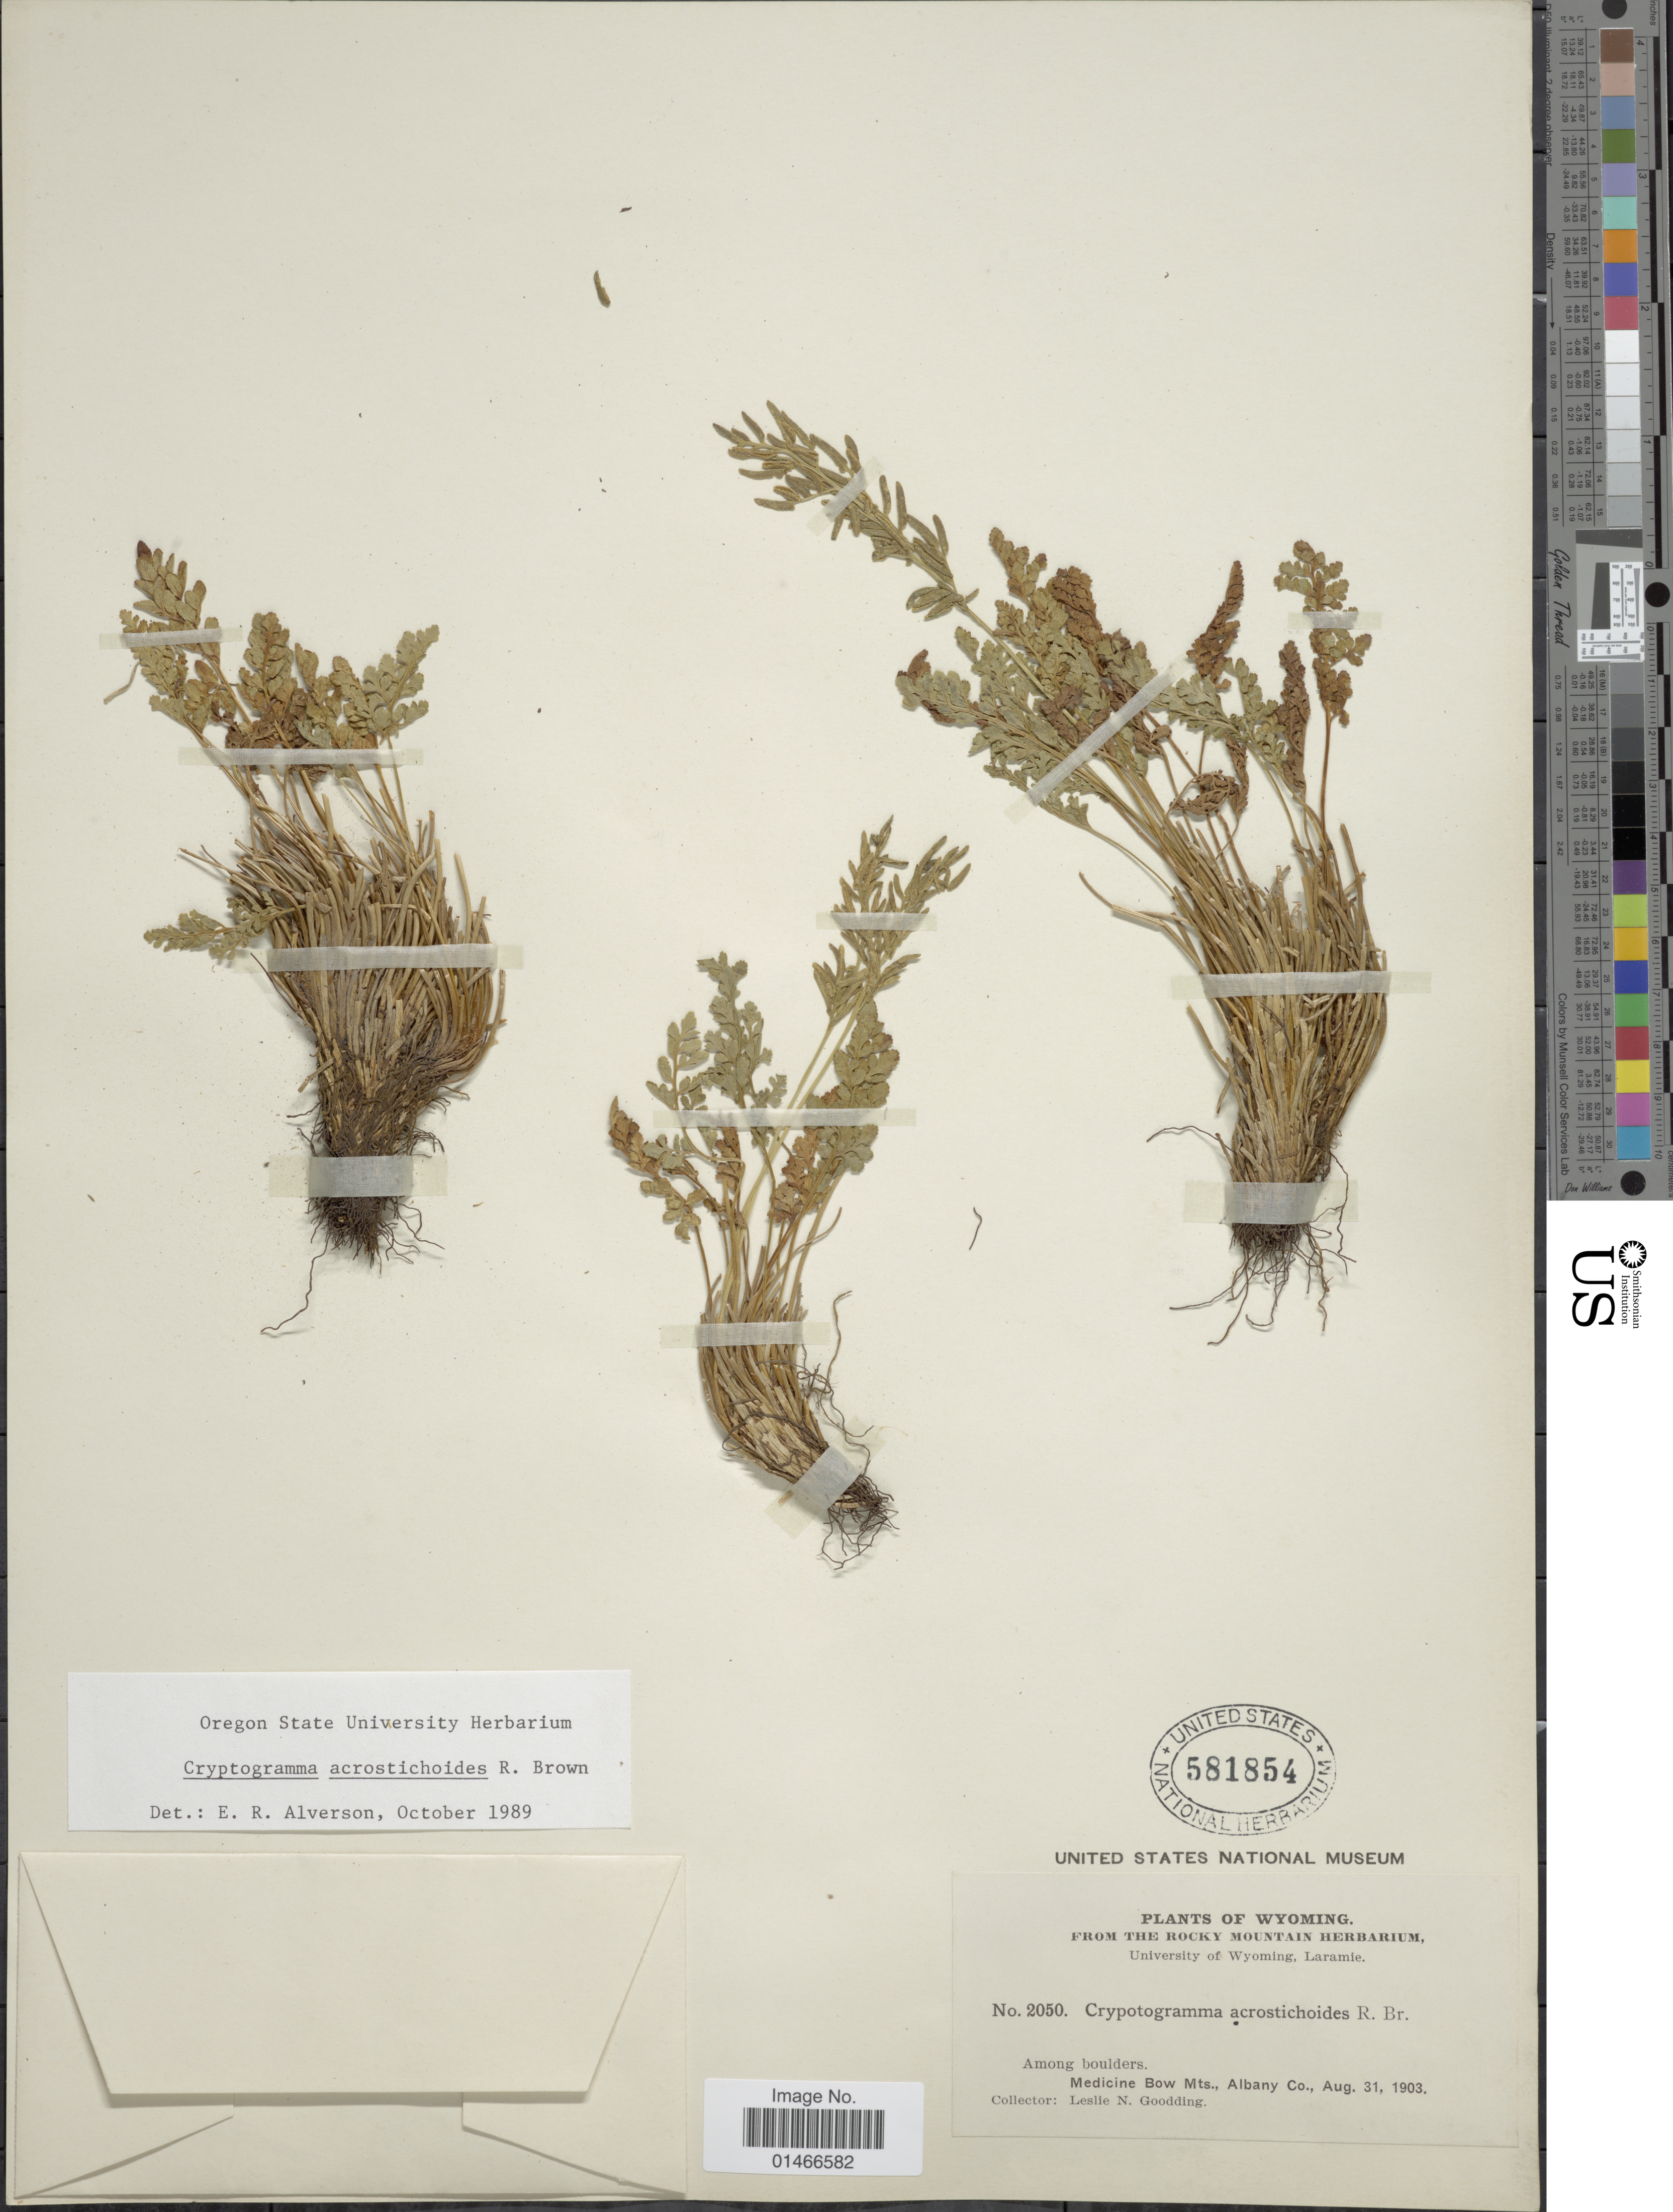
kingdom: Plantae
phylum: Tracheophyta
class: Polypodiopsida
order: Polypodiales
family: Pteridaceae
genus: Cryptogramma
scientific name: Cryptogramma acrostichoides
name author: R. Br.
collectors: L. N. Goodding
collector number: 2050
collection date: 1903-08-31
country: United States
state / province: Wyoming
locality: Among boulders. Medicine Bow Mts., Albany Co.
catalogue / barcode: US 581854